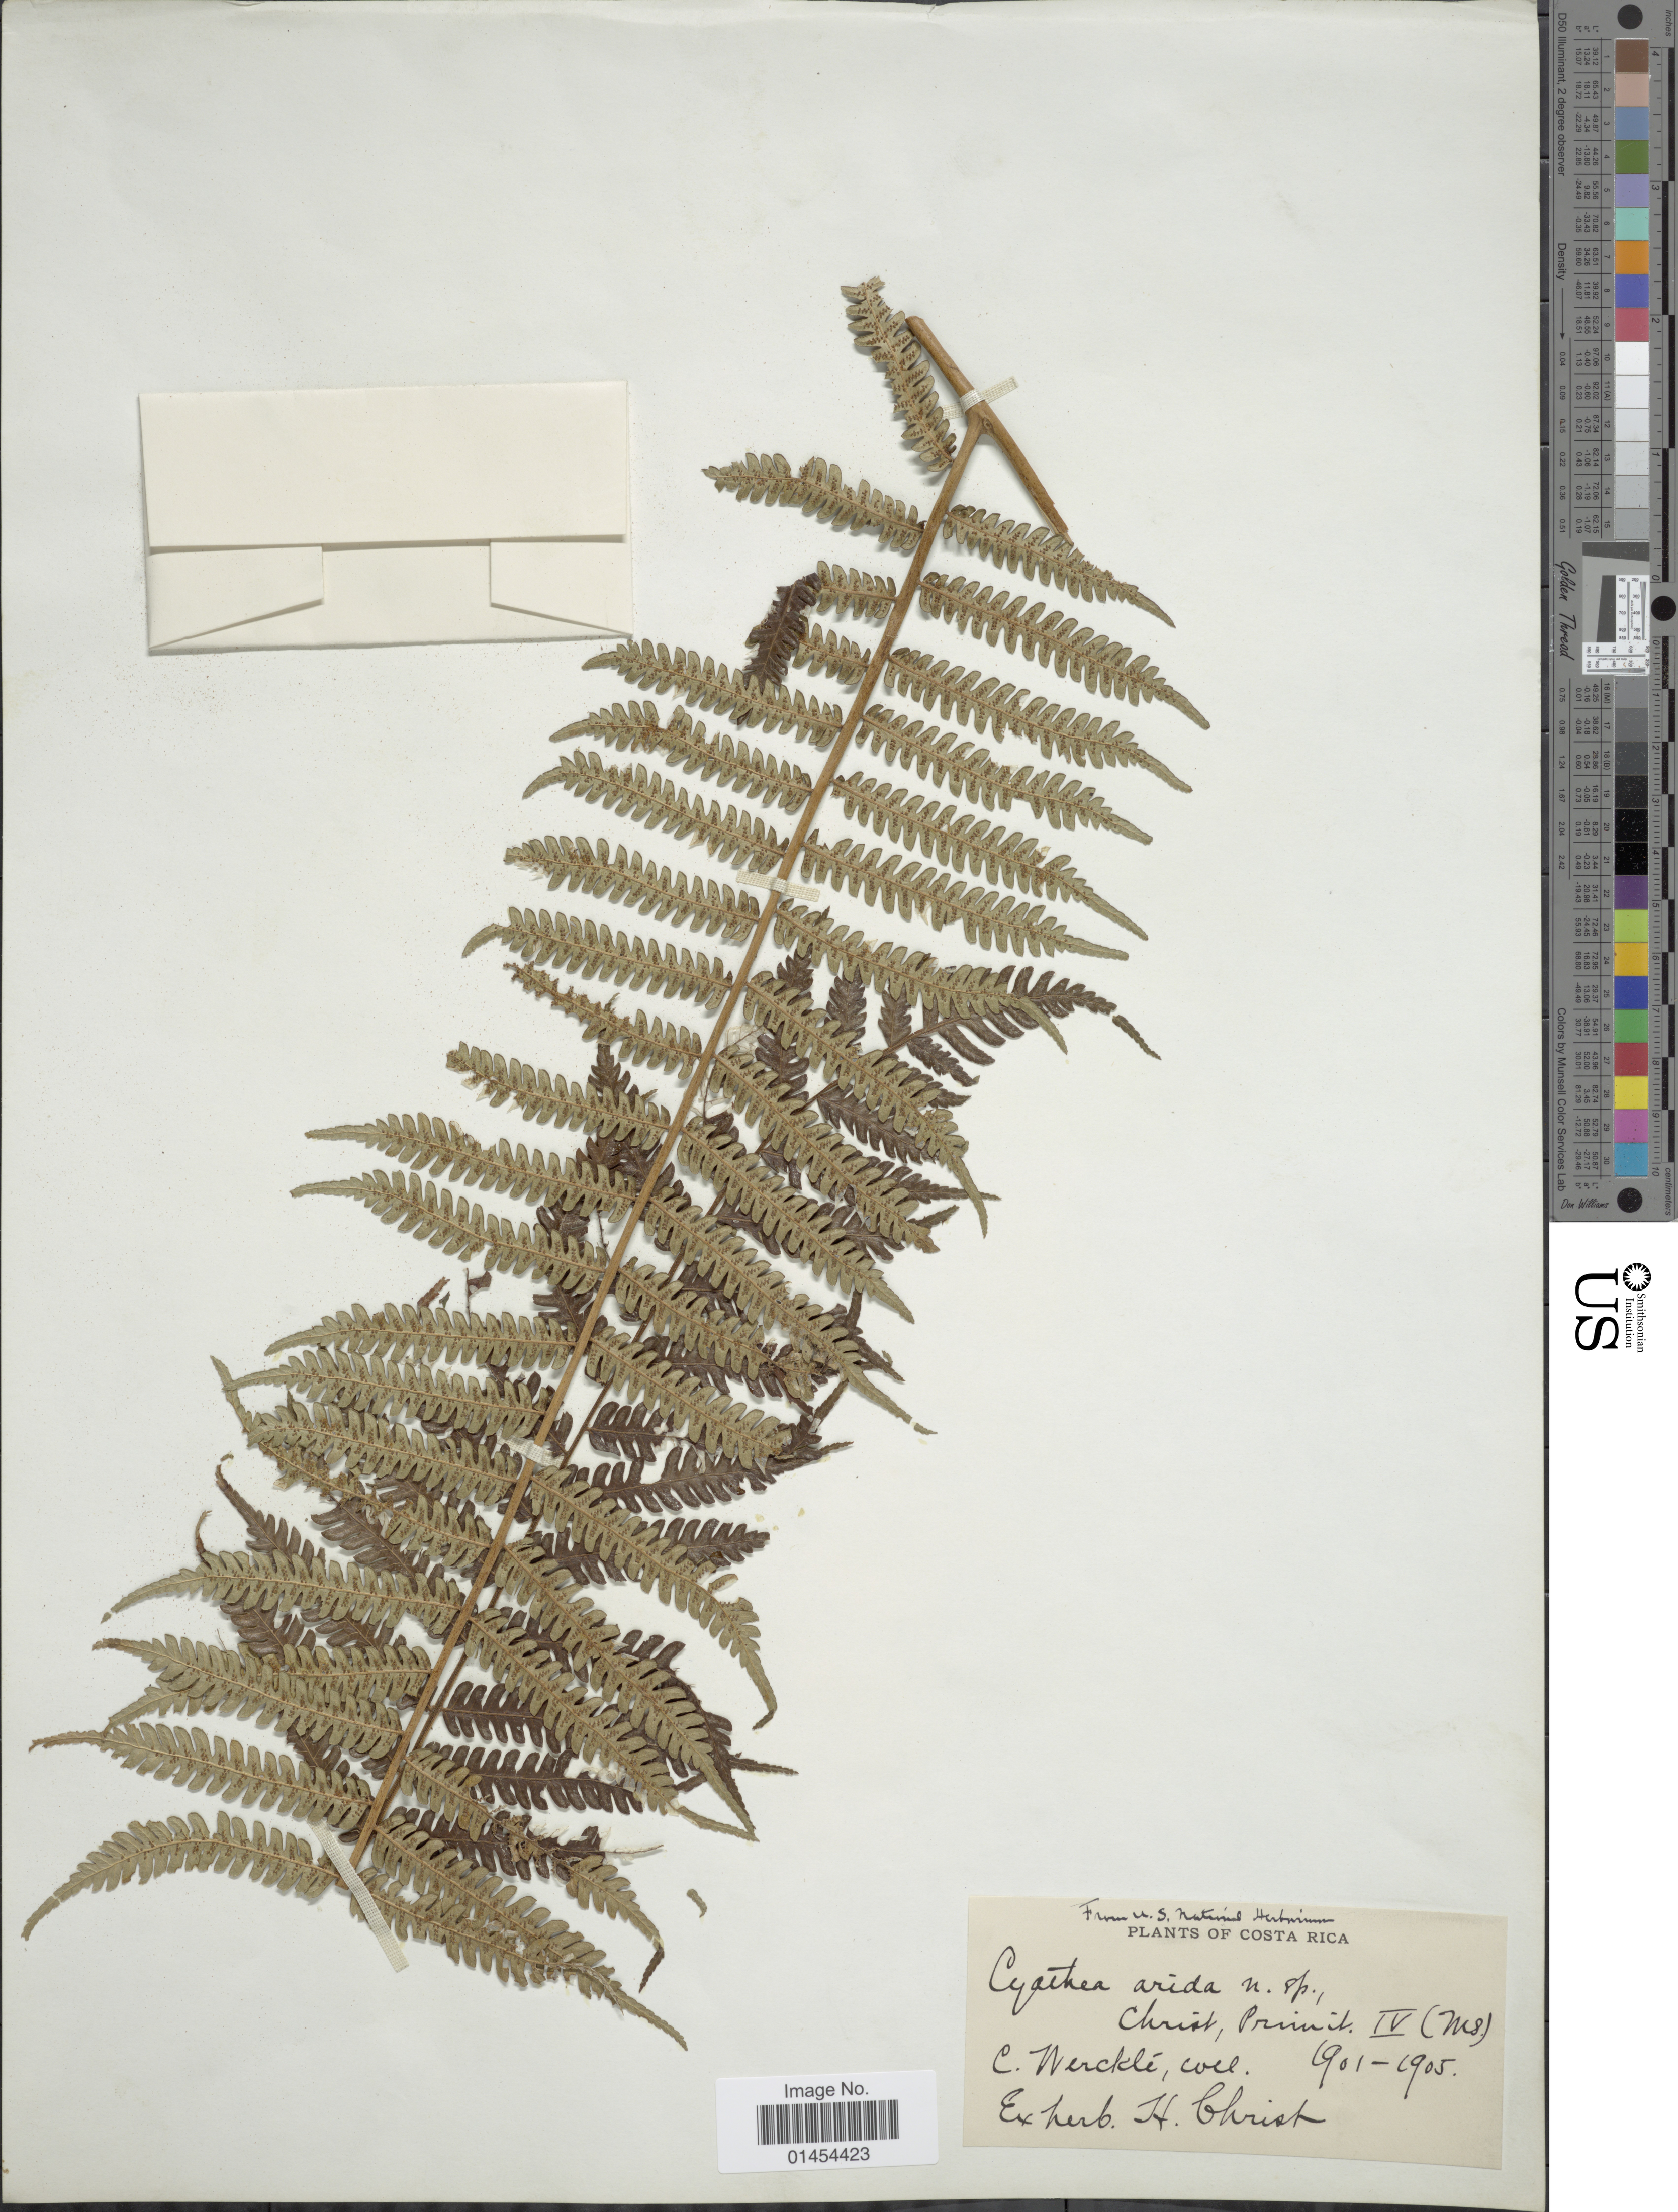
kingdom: Plantae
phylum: Tracheophyta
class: Polypodiopsida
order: Cyatheales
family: Cyatheaceae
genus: Alsophila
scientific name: Alsophila firma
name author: (Baker) D.S. Conant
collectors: C. Wercklé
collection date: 1901/1905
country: Costa Rica